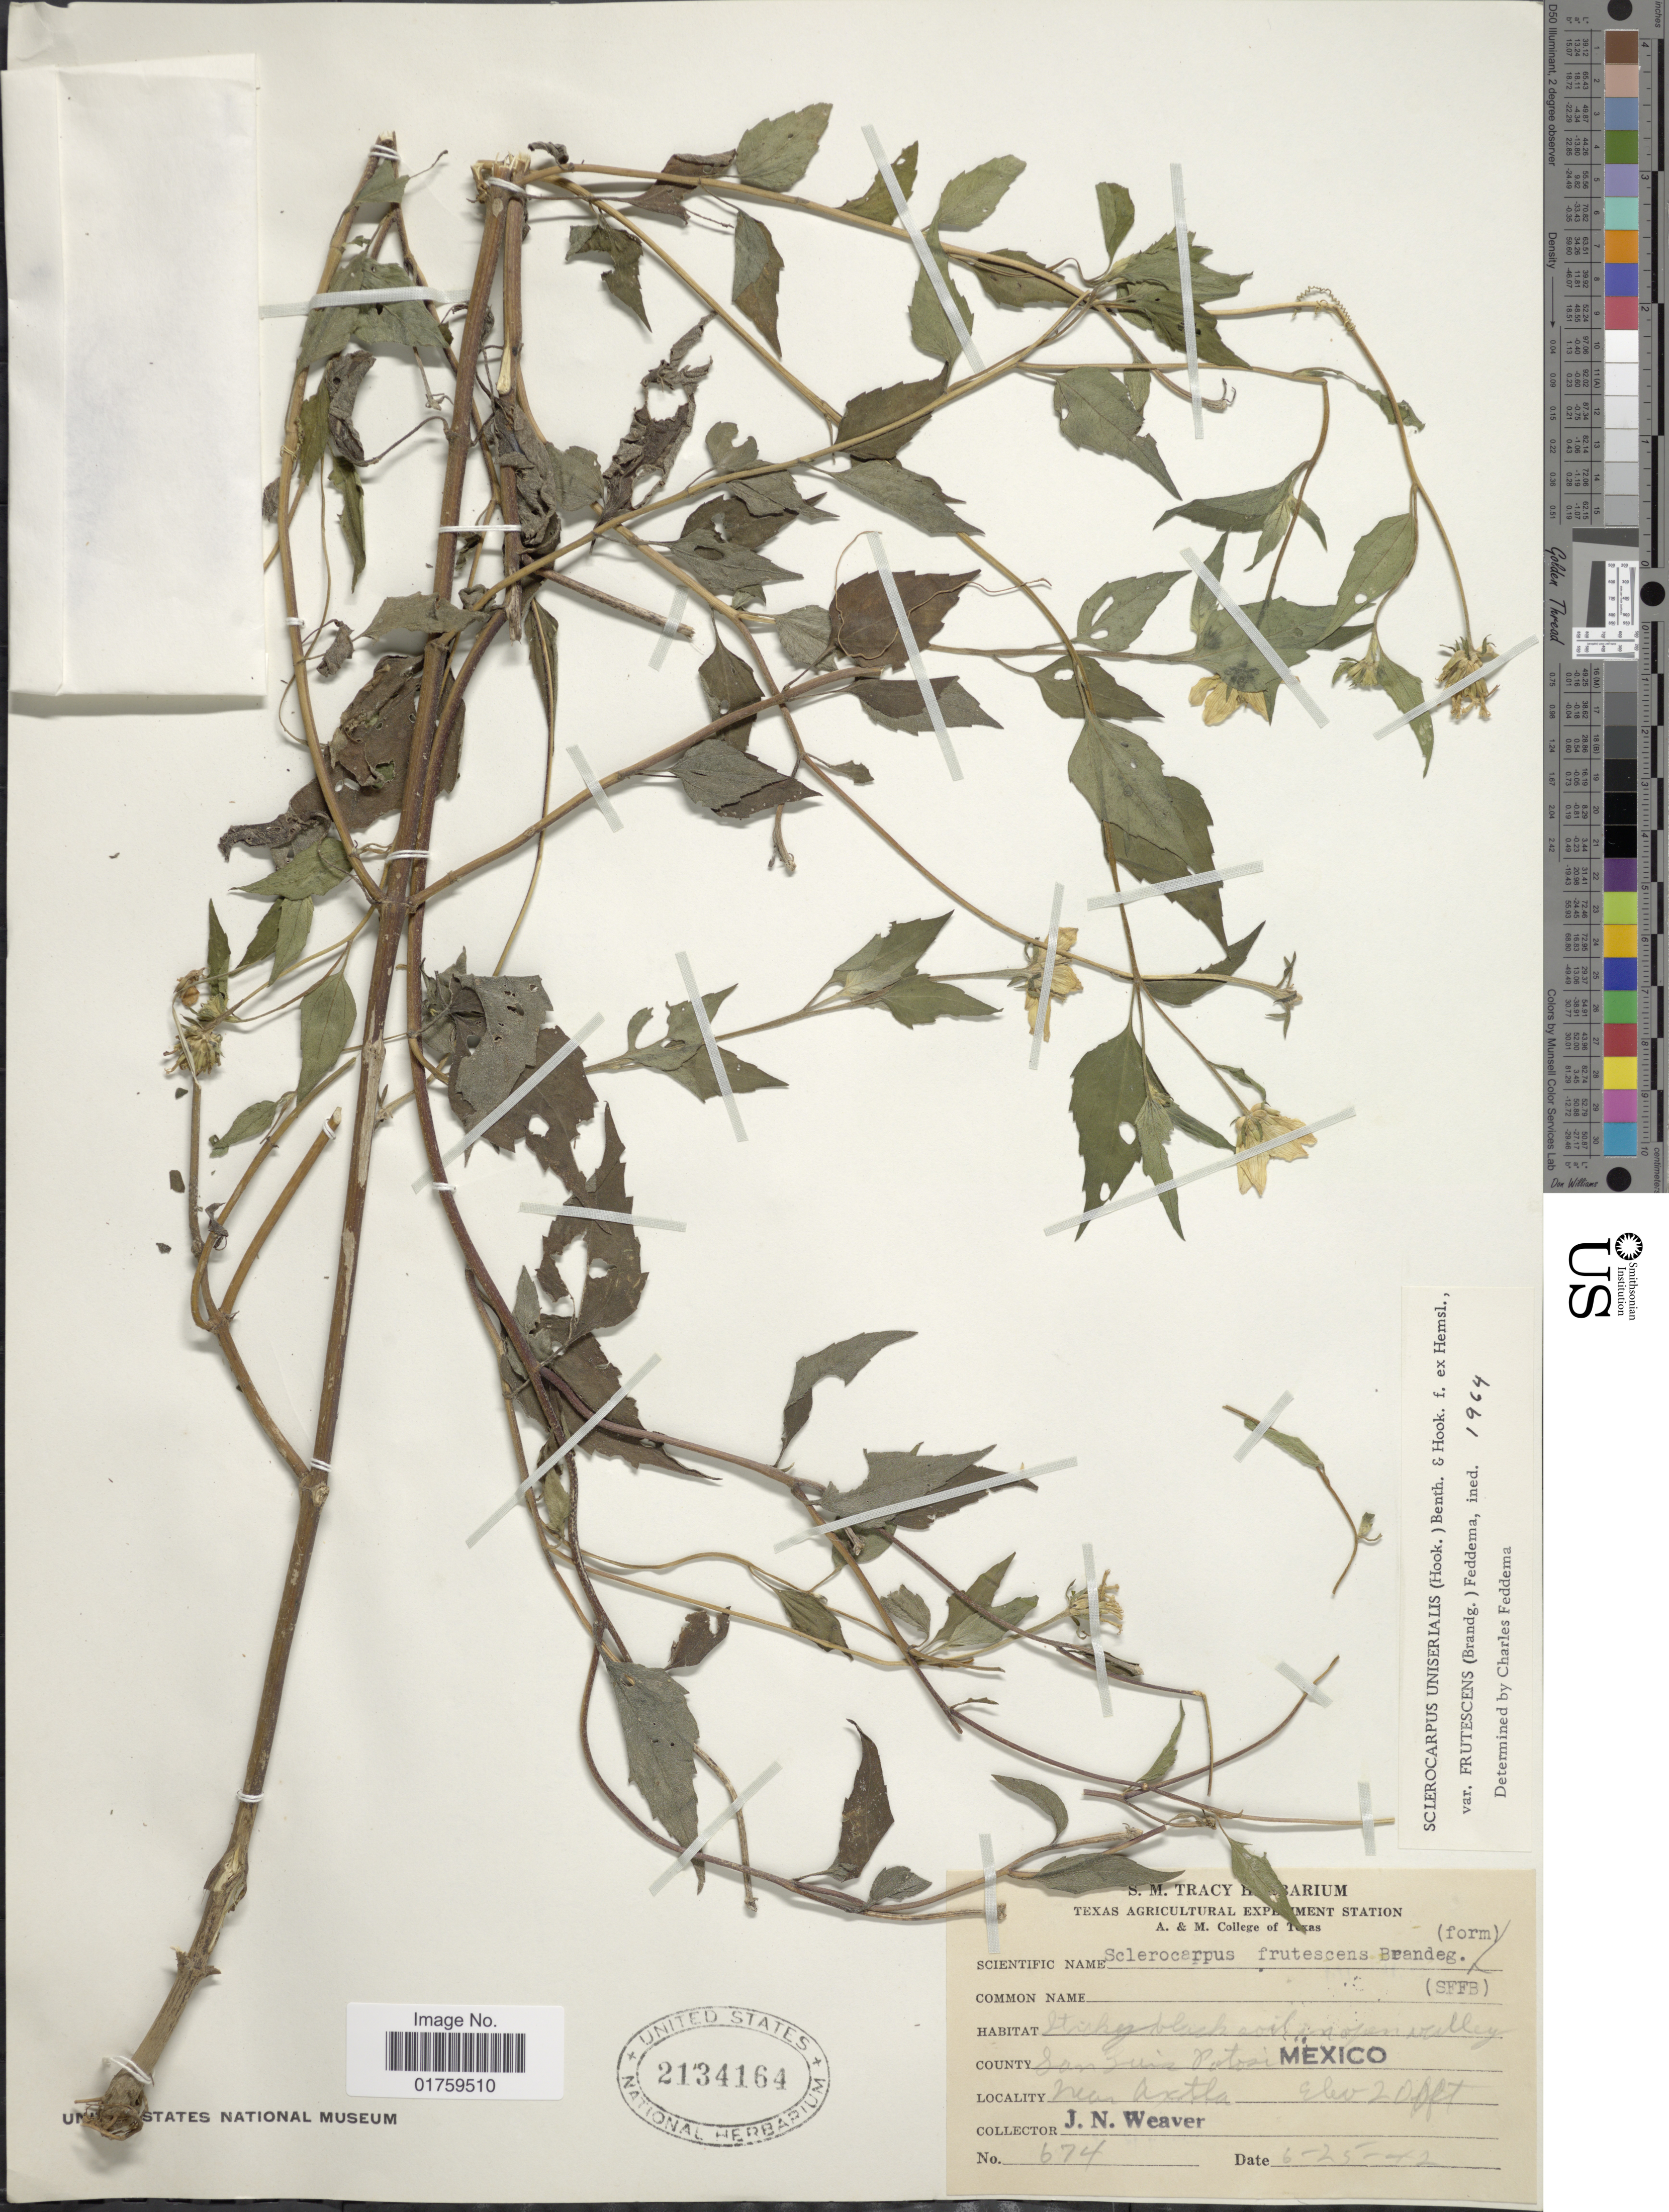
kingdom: Plantae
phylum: Tracheophyta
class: Magnoliopsida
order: Asterales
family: Asteraceae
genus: Sclerocarpus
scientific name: Sclerocarpus uniserialis var. frutescens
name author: (Brandegee) Feddema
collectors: J. N. Weaver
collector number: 674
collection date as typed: Transcribed d/m/y: 25/6/42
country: Mexico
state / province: San Luis Potosí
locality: County San Luis Potosí. Mexico. Near Axtla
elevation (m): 6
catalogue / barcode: US 2134164